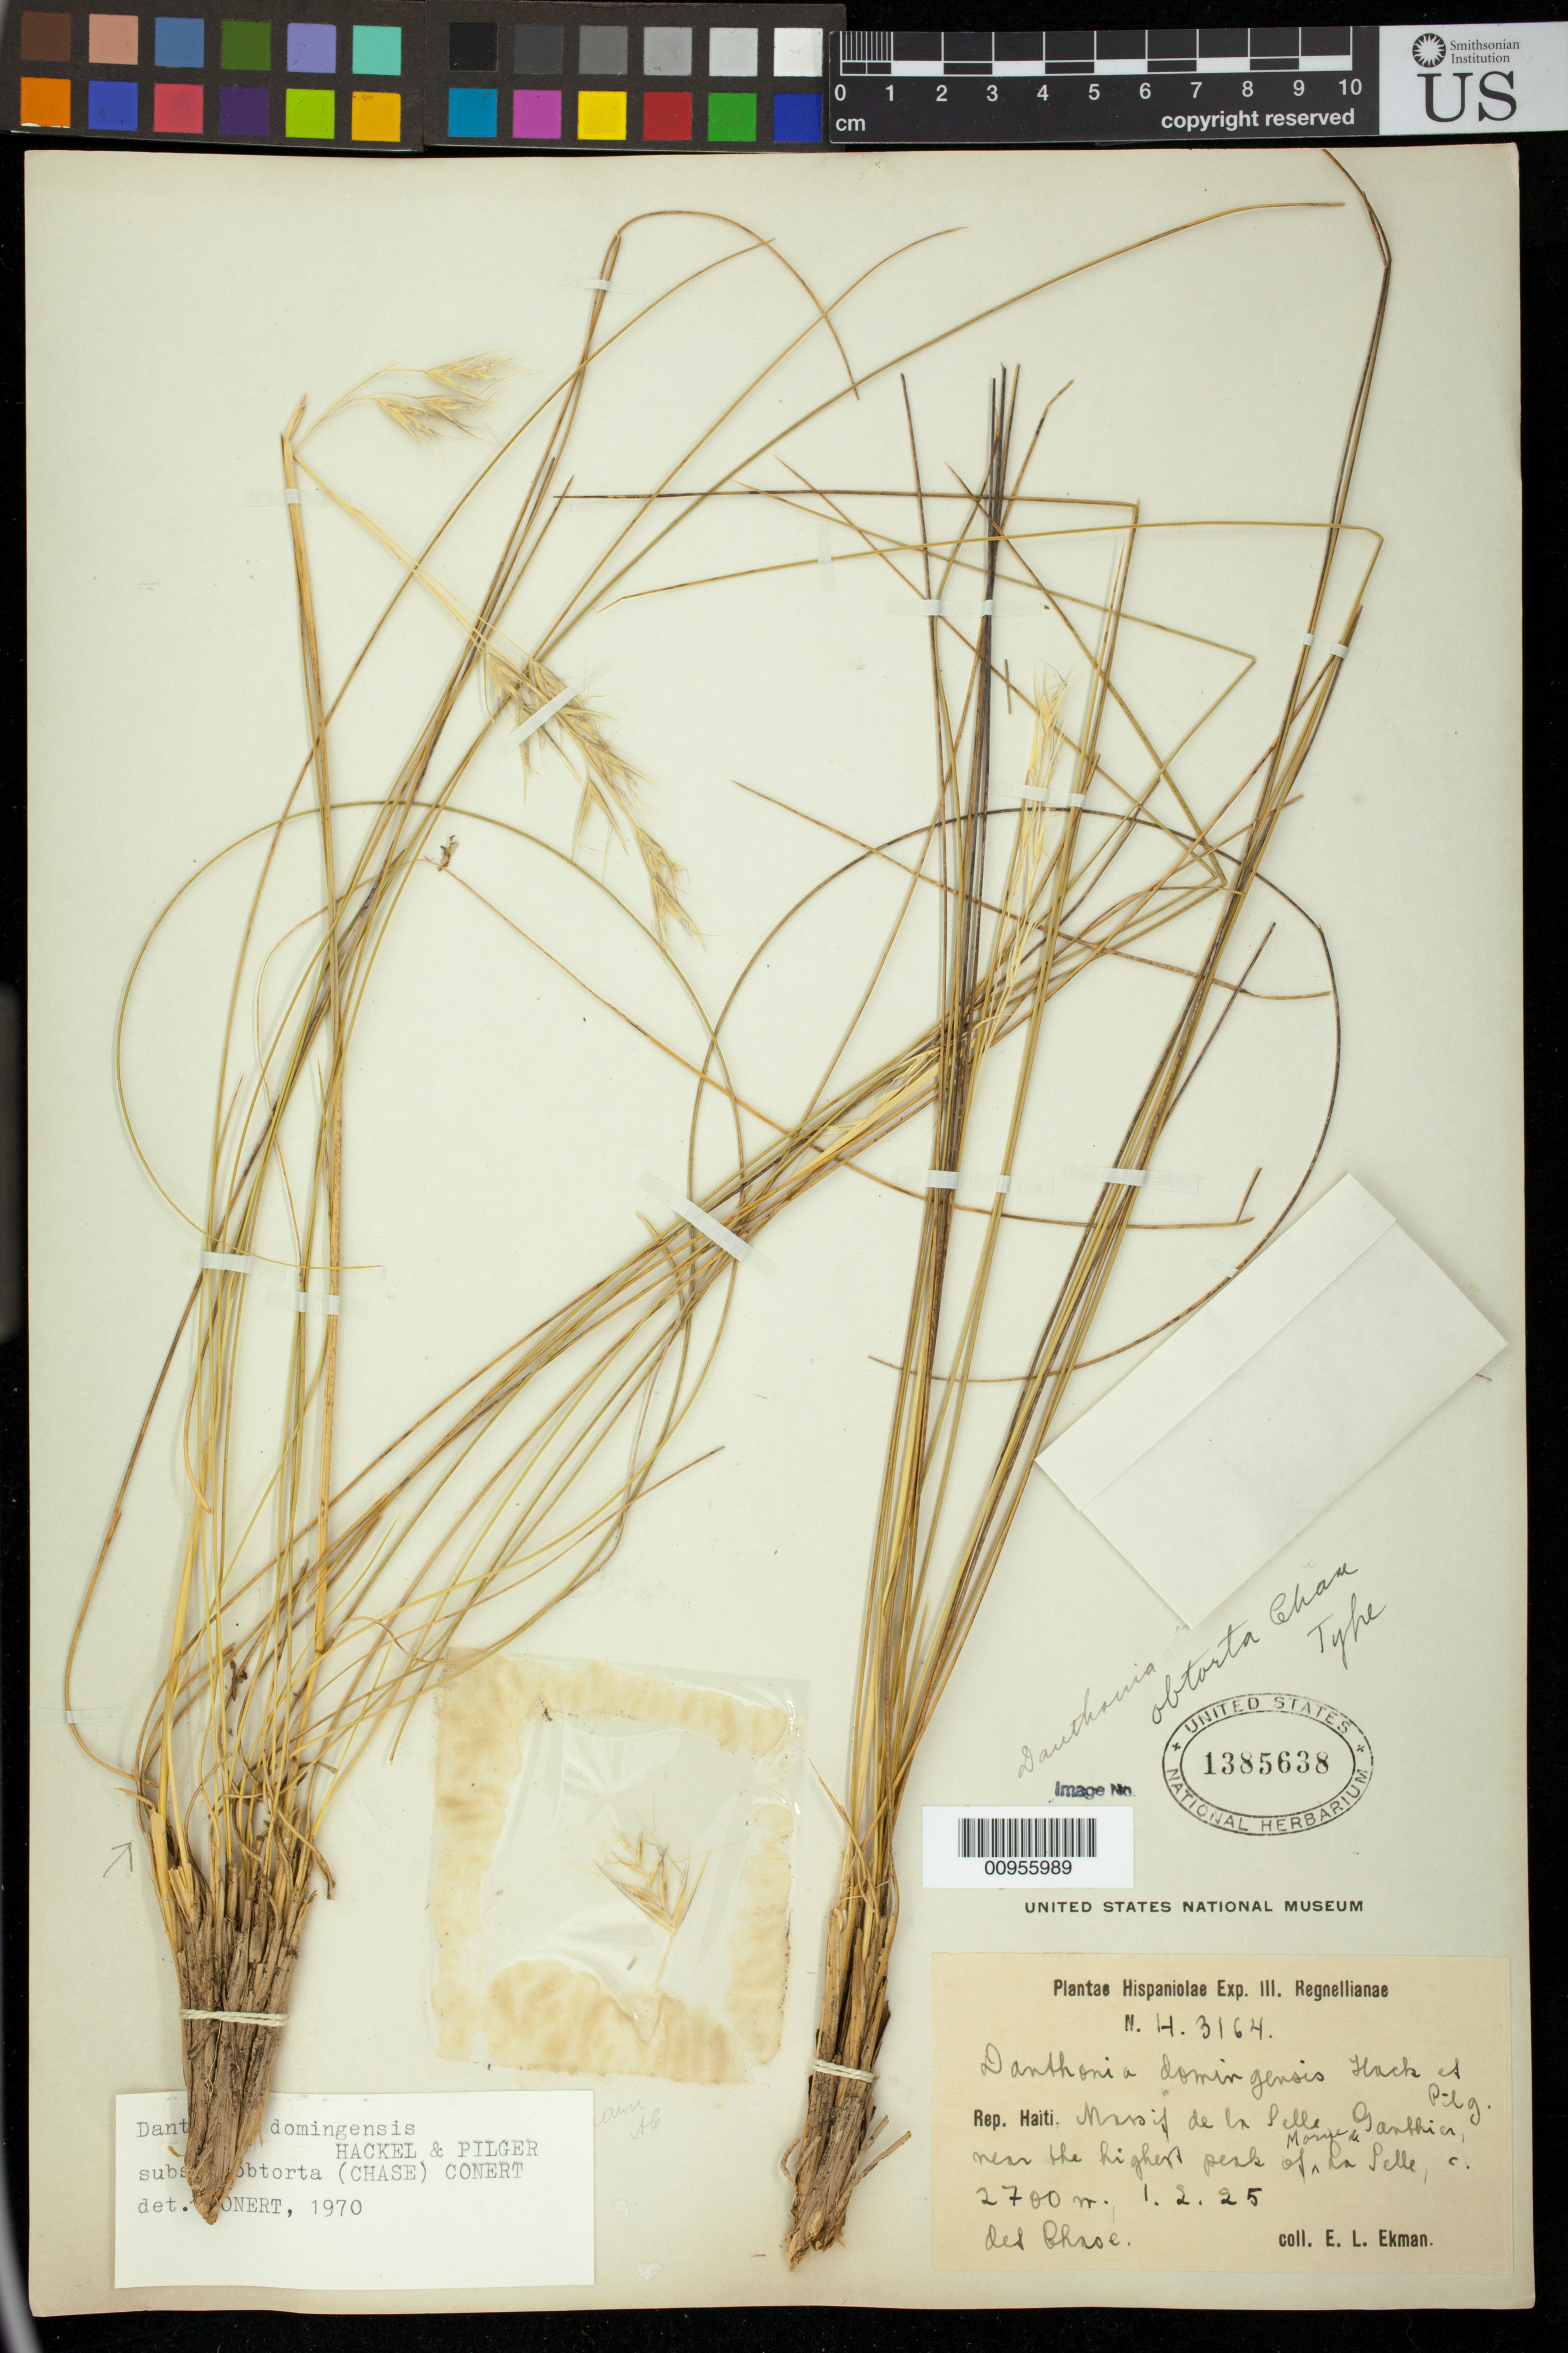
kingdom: Plantae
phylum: Tracheophyta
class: Liliopsida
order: Poales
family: Poaceae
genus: Danthonia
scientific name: Danthonia obtorta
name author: Chase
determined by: Conert, H. J.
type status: Holotype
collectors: E. L. Ekman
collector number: H 3164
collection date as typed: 01 Feb 1925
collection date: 1925-02-01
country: Haiti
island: Hispaniola Island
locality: Massif de La Selle, Ganthier, near the highest peak of Morne de la Selle.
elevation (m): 2700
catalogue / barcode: US 1385638